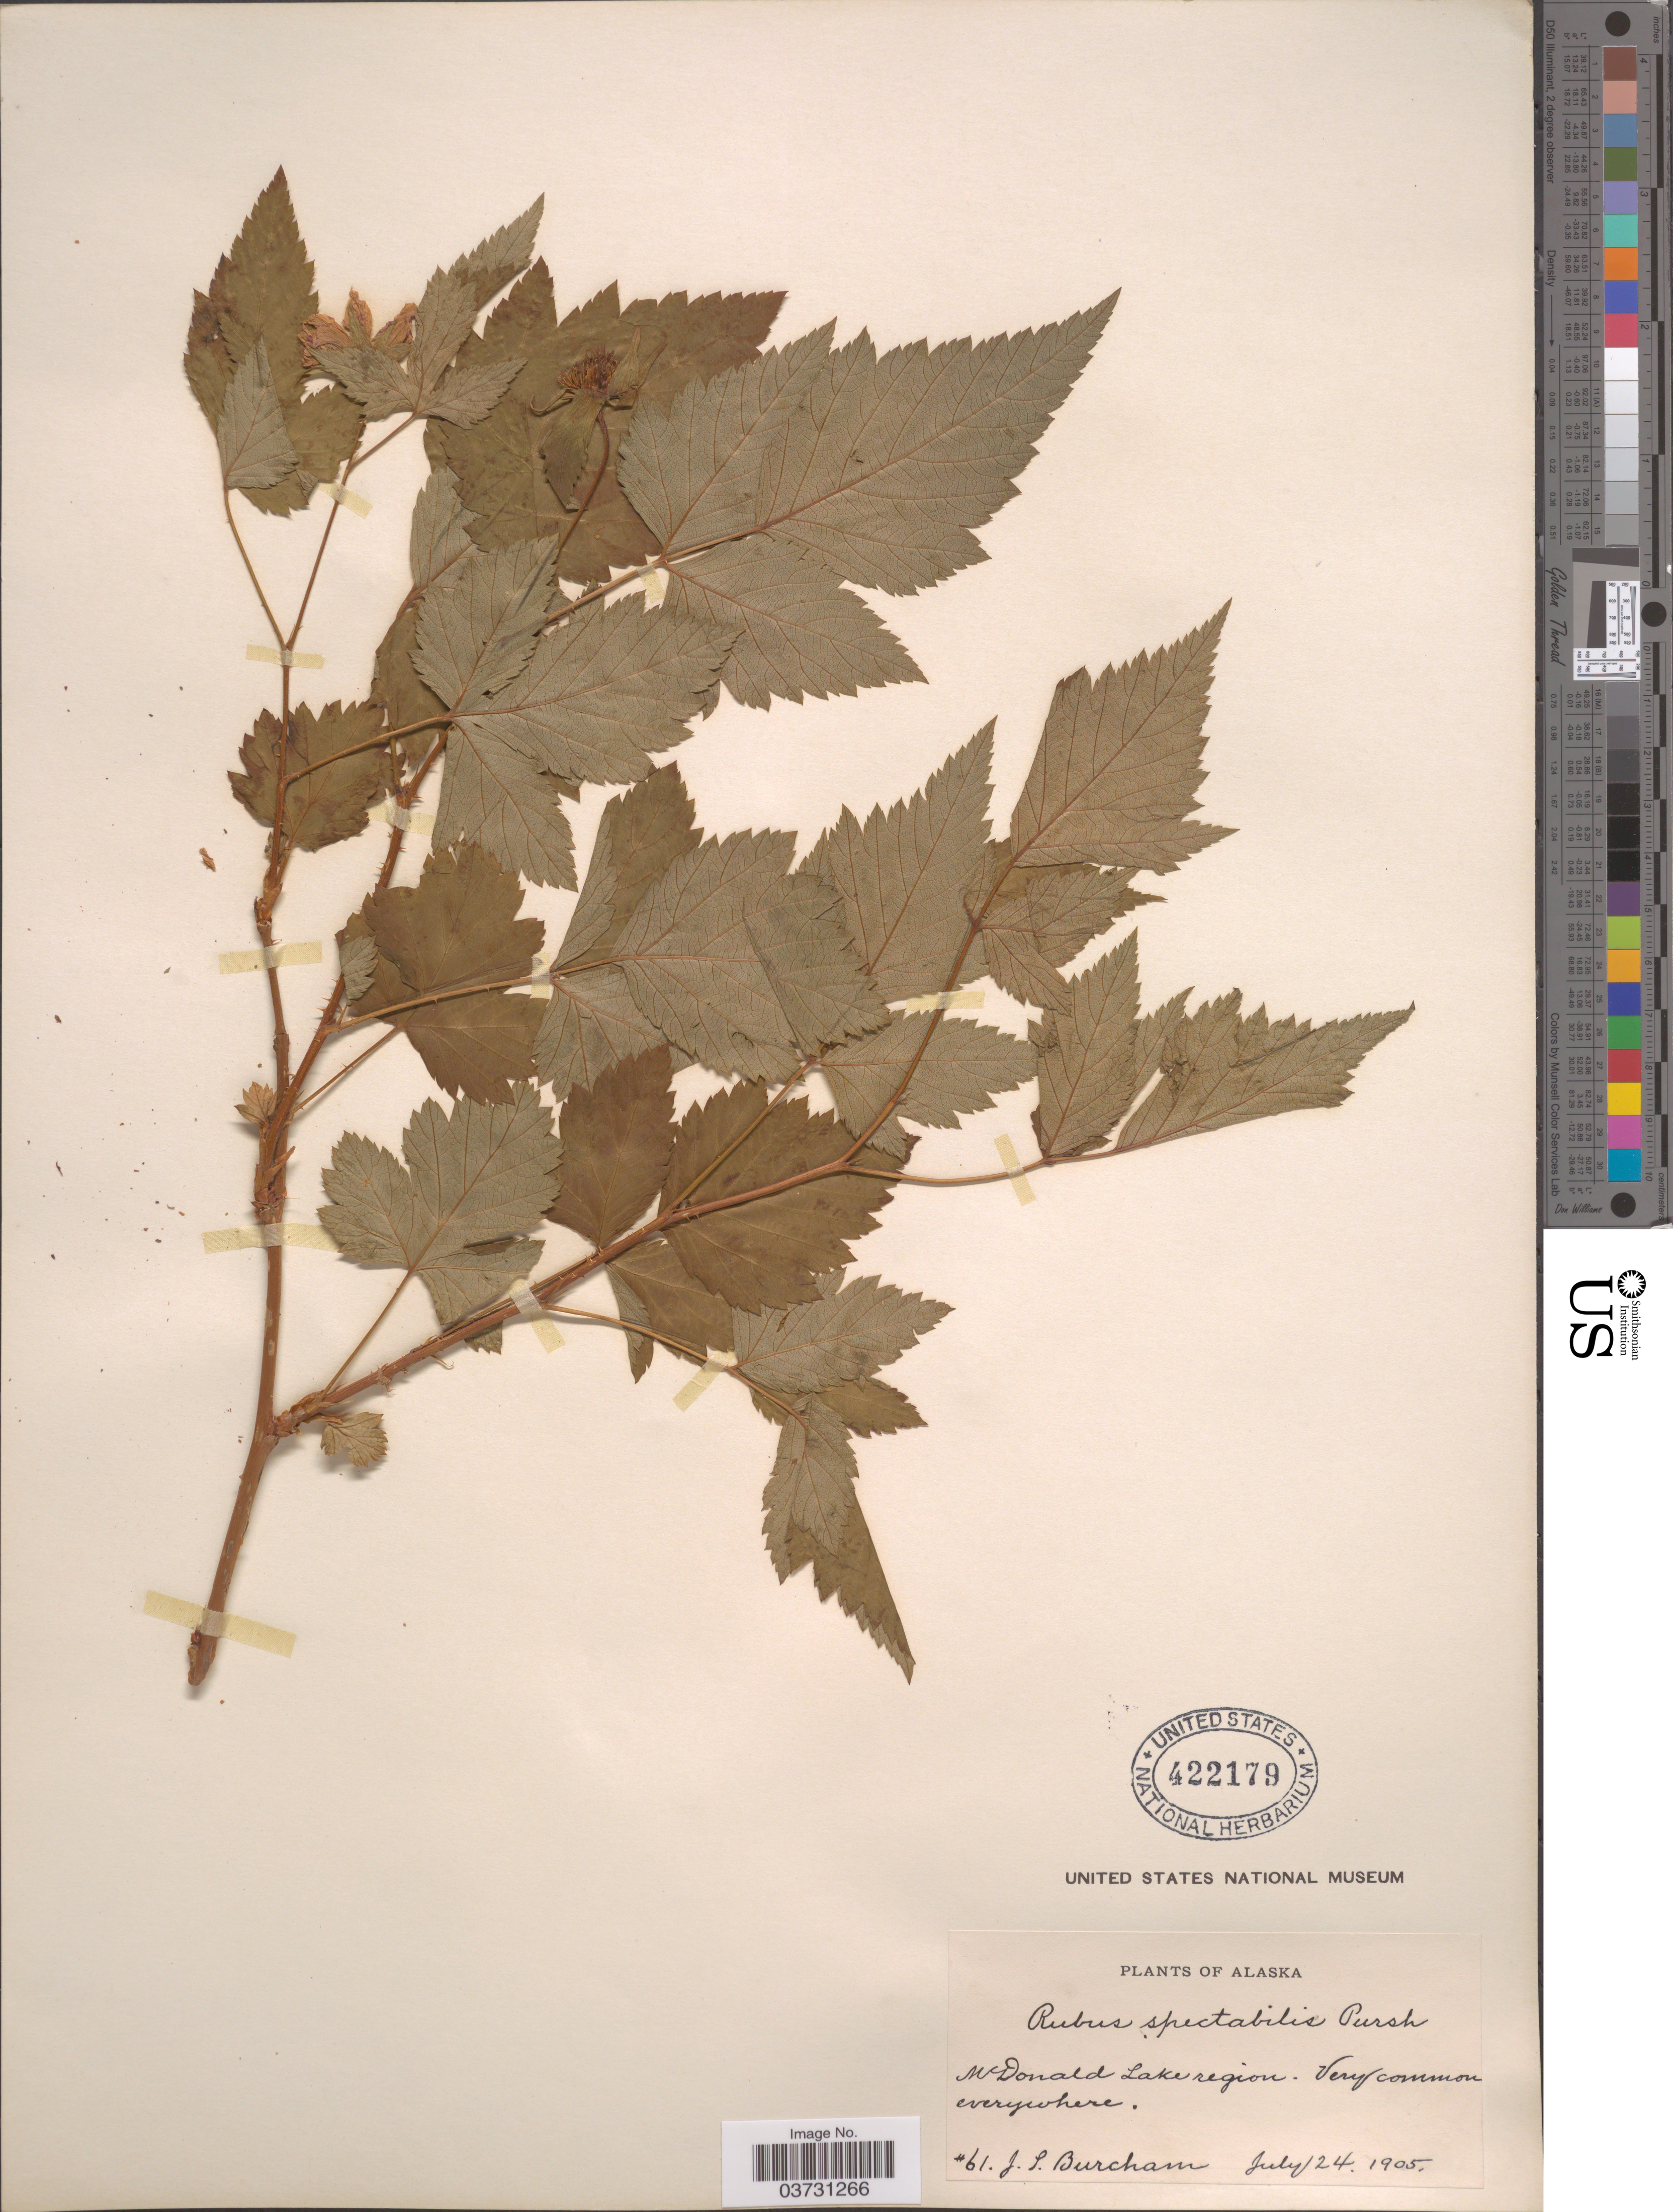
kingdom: Plantae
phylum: Tracheophyta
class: Magnoliopsida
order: Rosales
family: Rosaceae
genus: Rubus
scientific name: Rubus spectabilis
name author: Pursh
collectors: J. Burcham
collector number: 61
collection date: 1905-07-24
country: United States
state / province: Alaska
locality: McDonald Lake region.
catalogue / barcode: US 422179